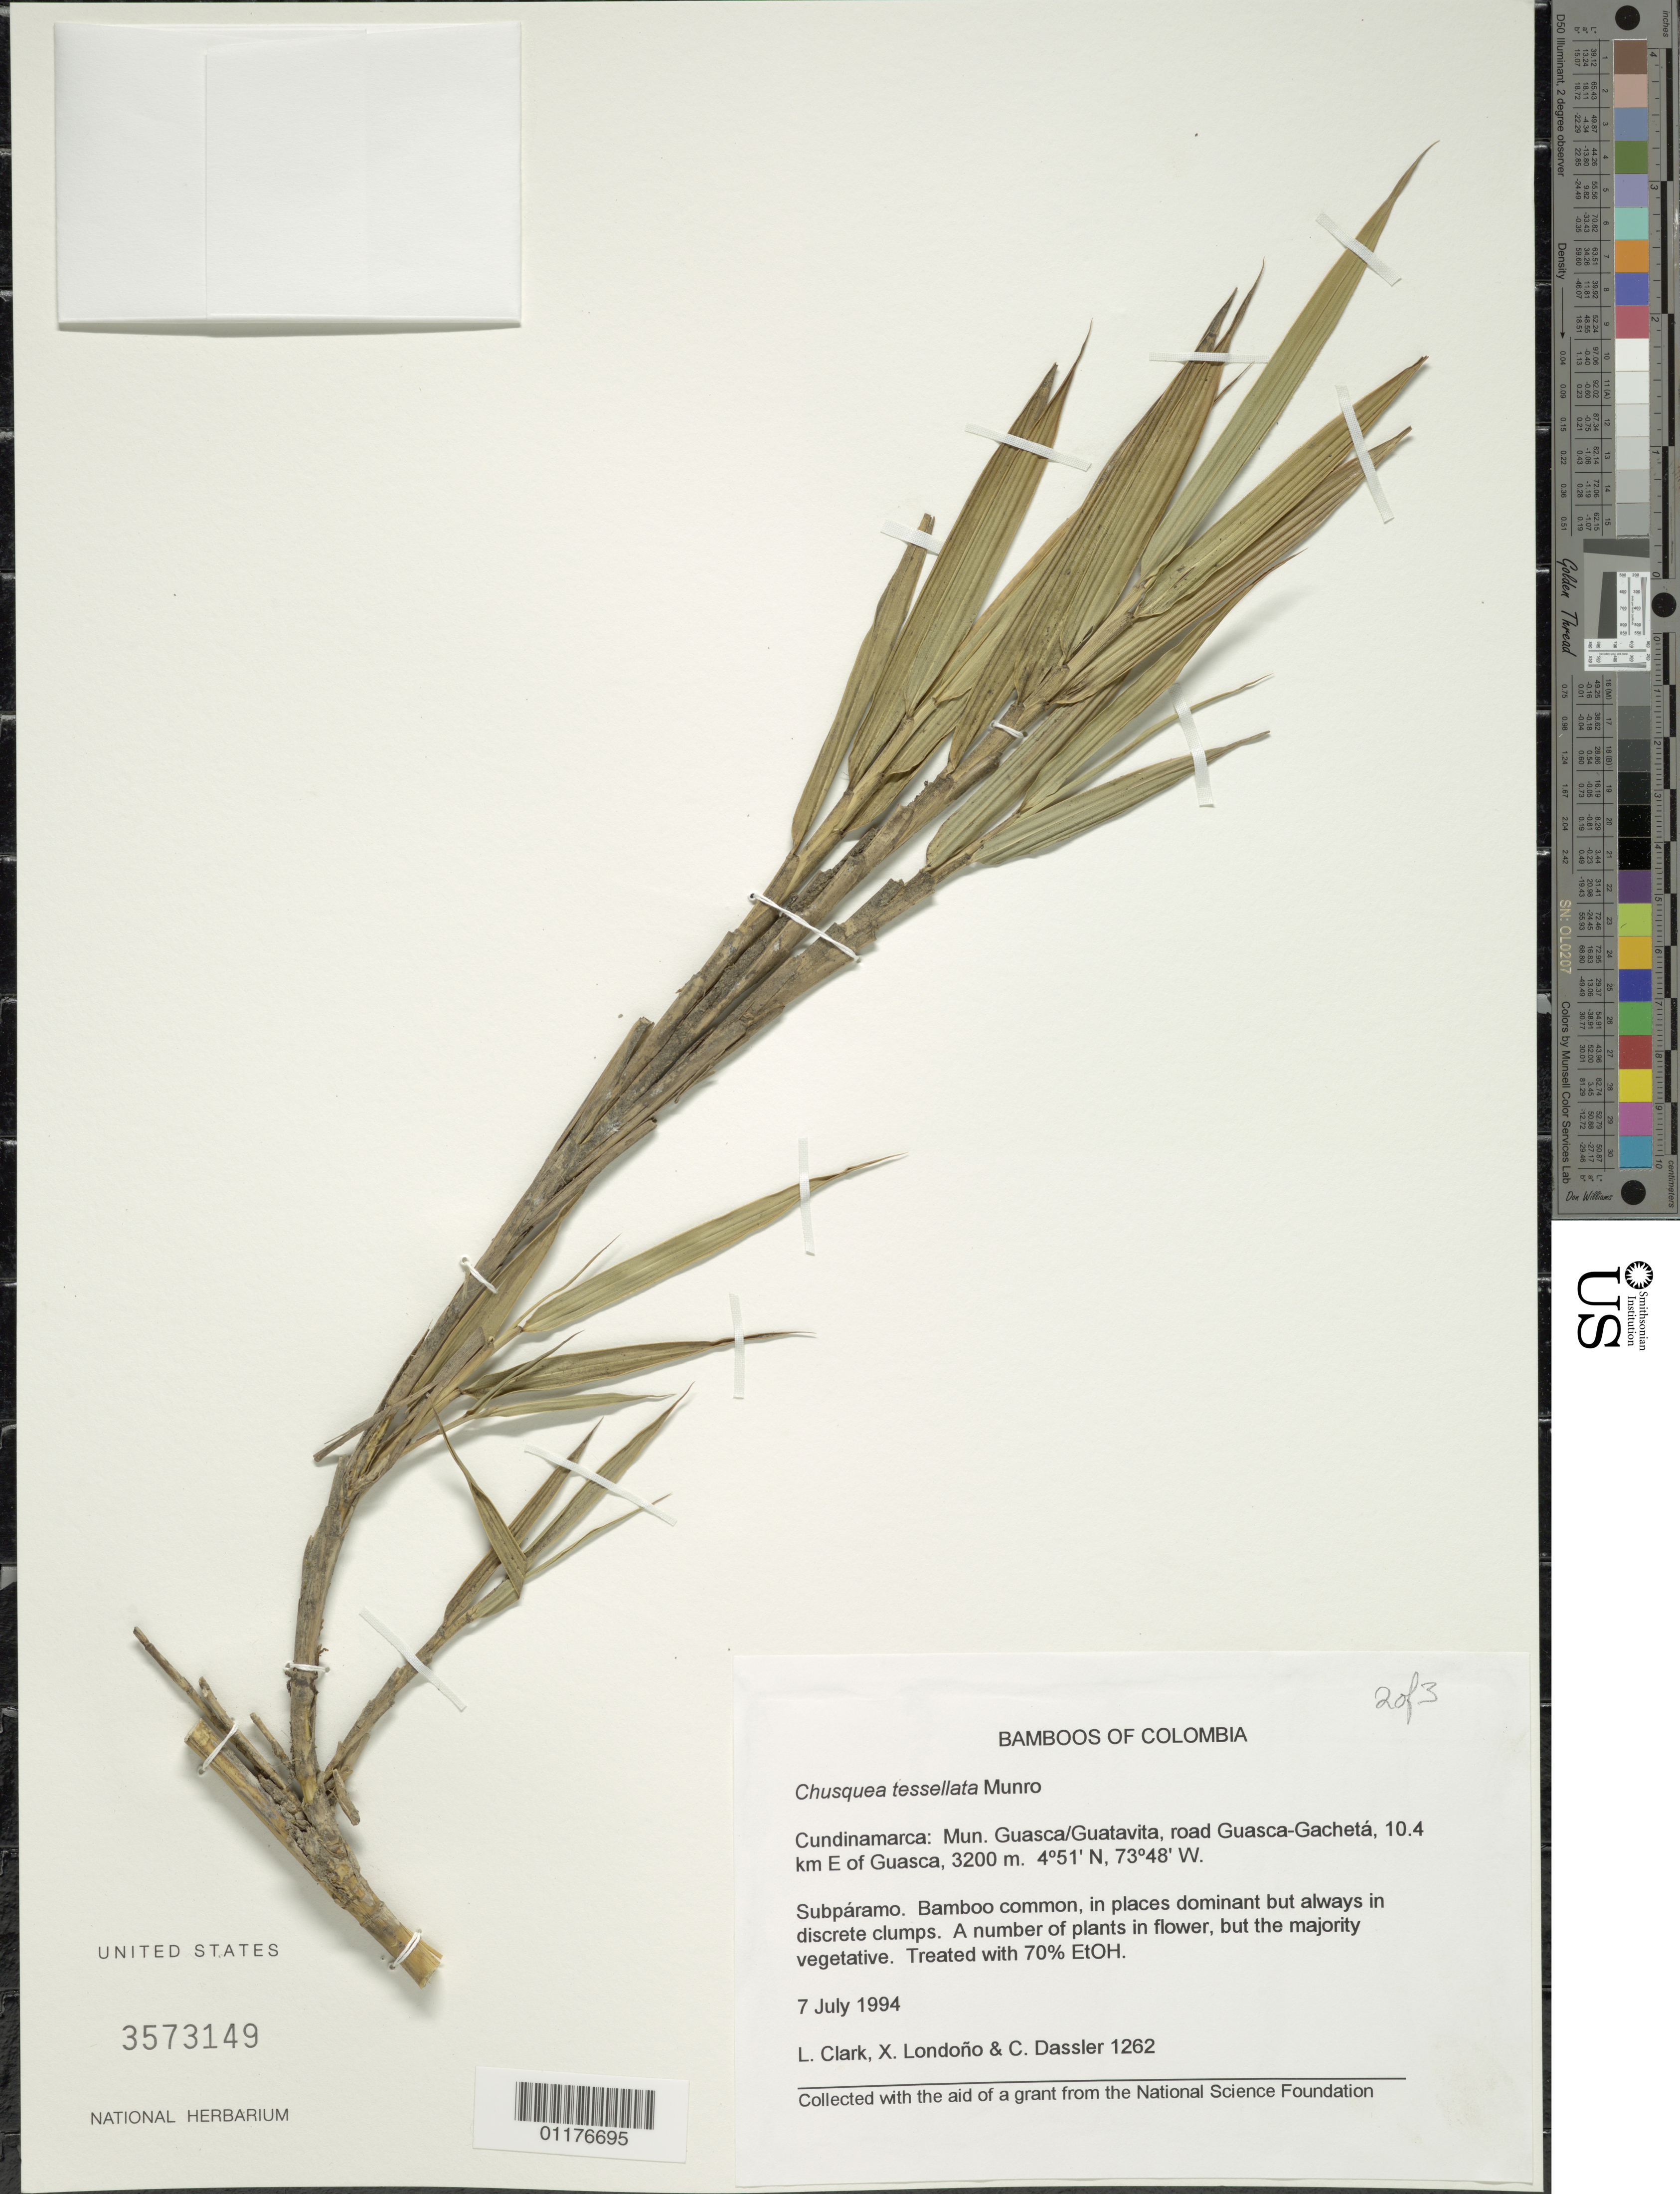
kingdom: Plantae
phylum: Tracheophyta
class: Liliopsida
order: Poales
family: Poaceae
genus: Chusquea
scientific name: Chusquea tessellata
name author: Munro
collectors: L. G. Clark, X. Londoño & C. Dassler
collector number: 1262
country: Colombia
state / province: Cundinamarca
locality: Guasca/Guatavita, road Guasca-Gacheta, E of Guasca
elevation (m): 3200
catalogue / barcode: US 3573149